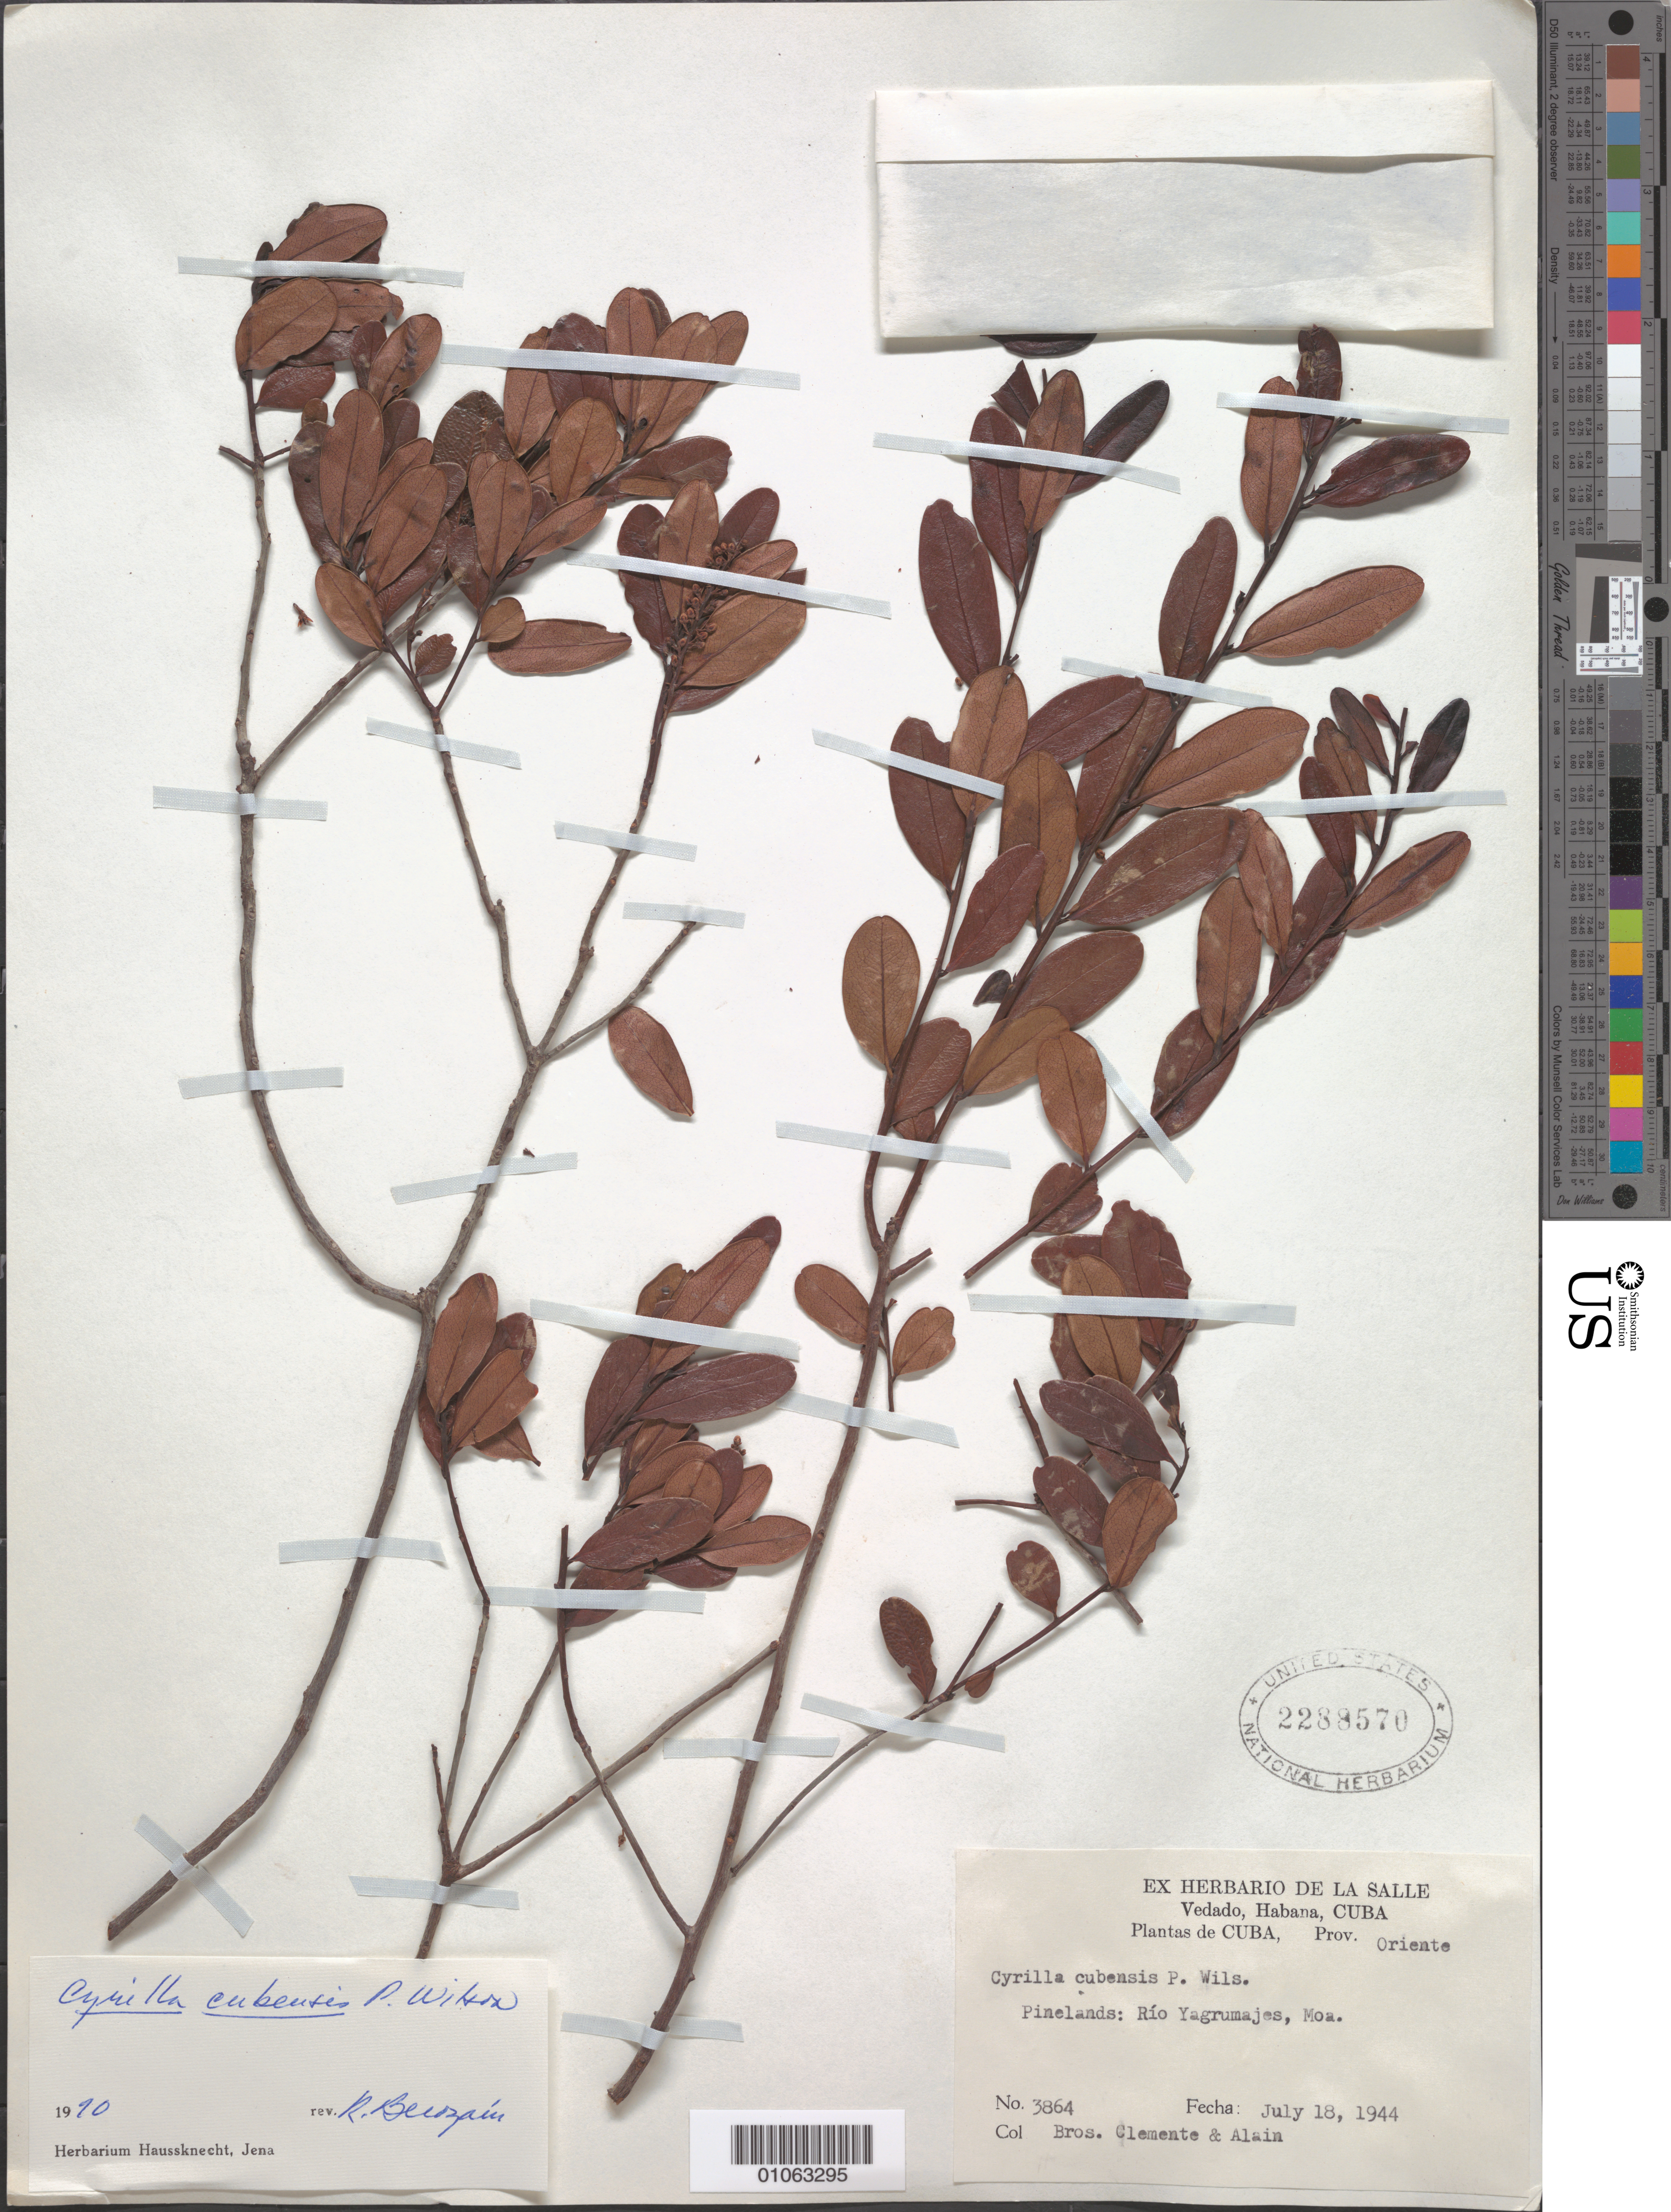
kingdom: Plantae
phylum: Tracheophyta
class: Magnoliopsida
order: Ericales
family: Cyrillaceae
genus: Cyrilla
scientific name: Cyrilla cubensis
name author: P. Wilson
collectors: Bro. Clemente & A. H. Liogier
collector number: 3864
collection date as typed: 18 Jul 1944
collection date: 1944-07-18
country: Cuba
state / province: Holguín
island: Cuba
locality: Pinelands: Rio Yagrumajes, Moa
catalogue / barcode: US 2288570